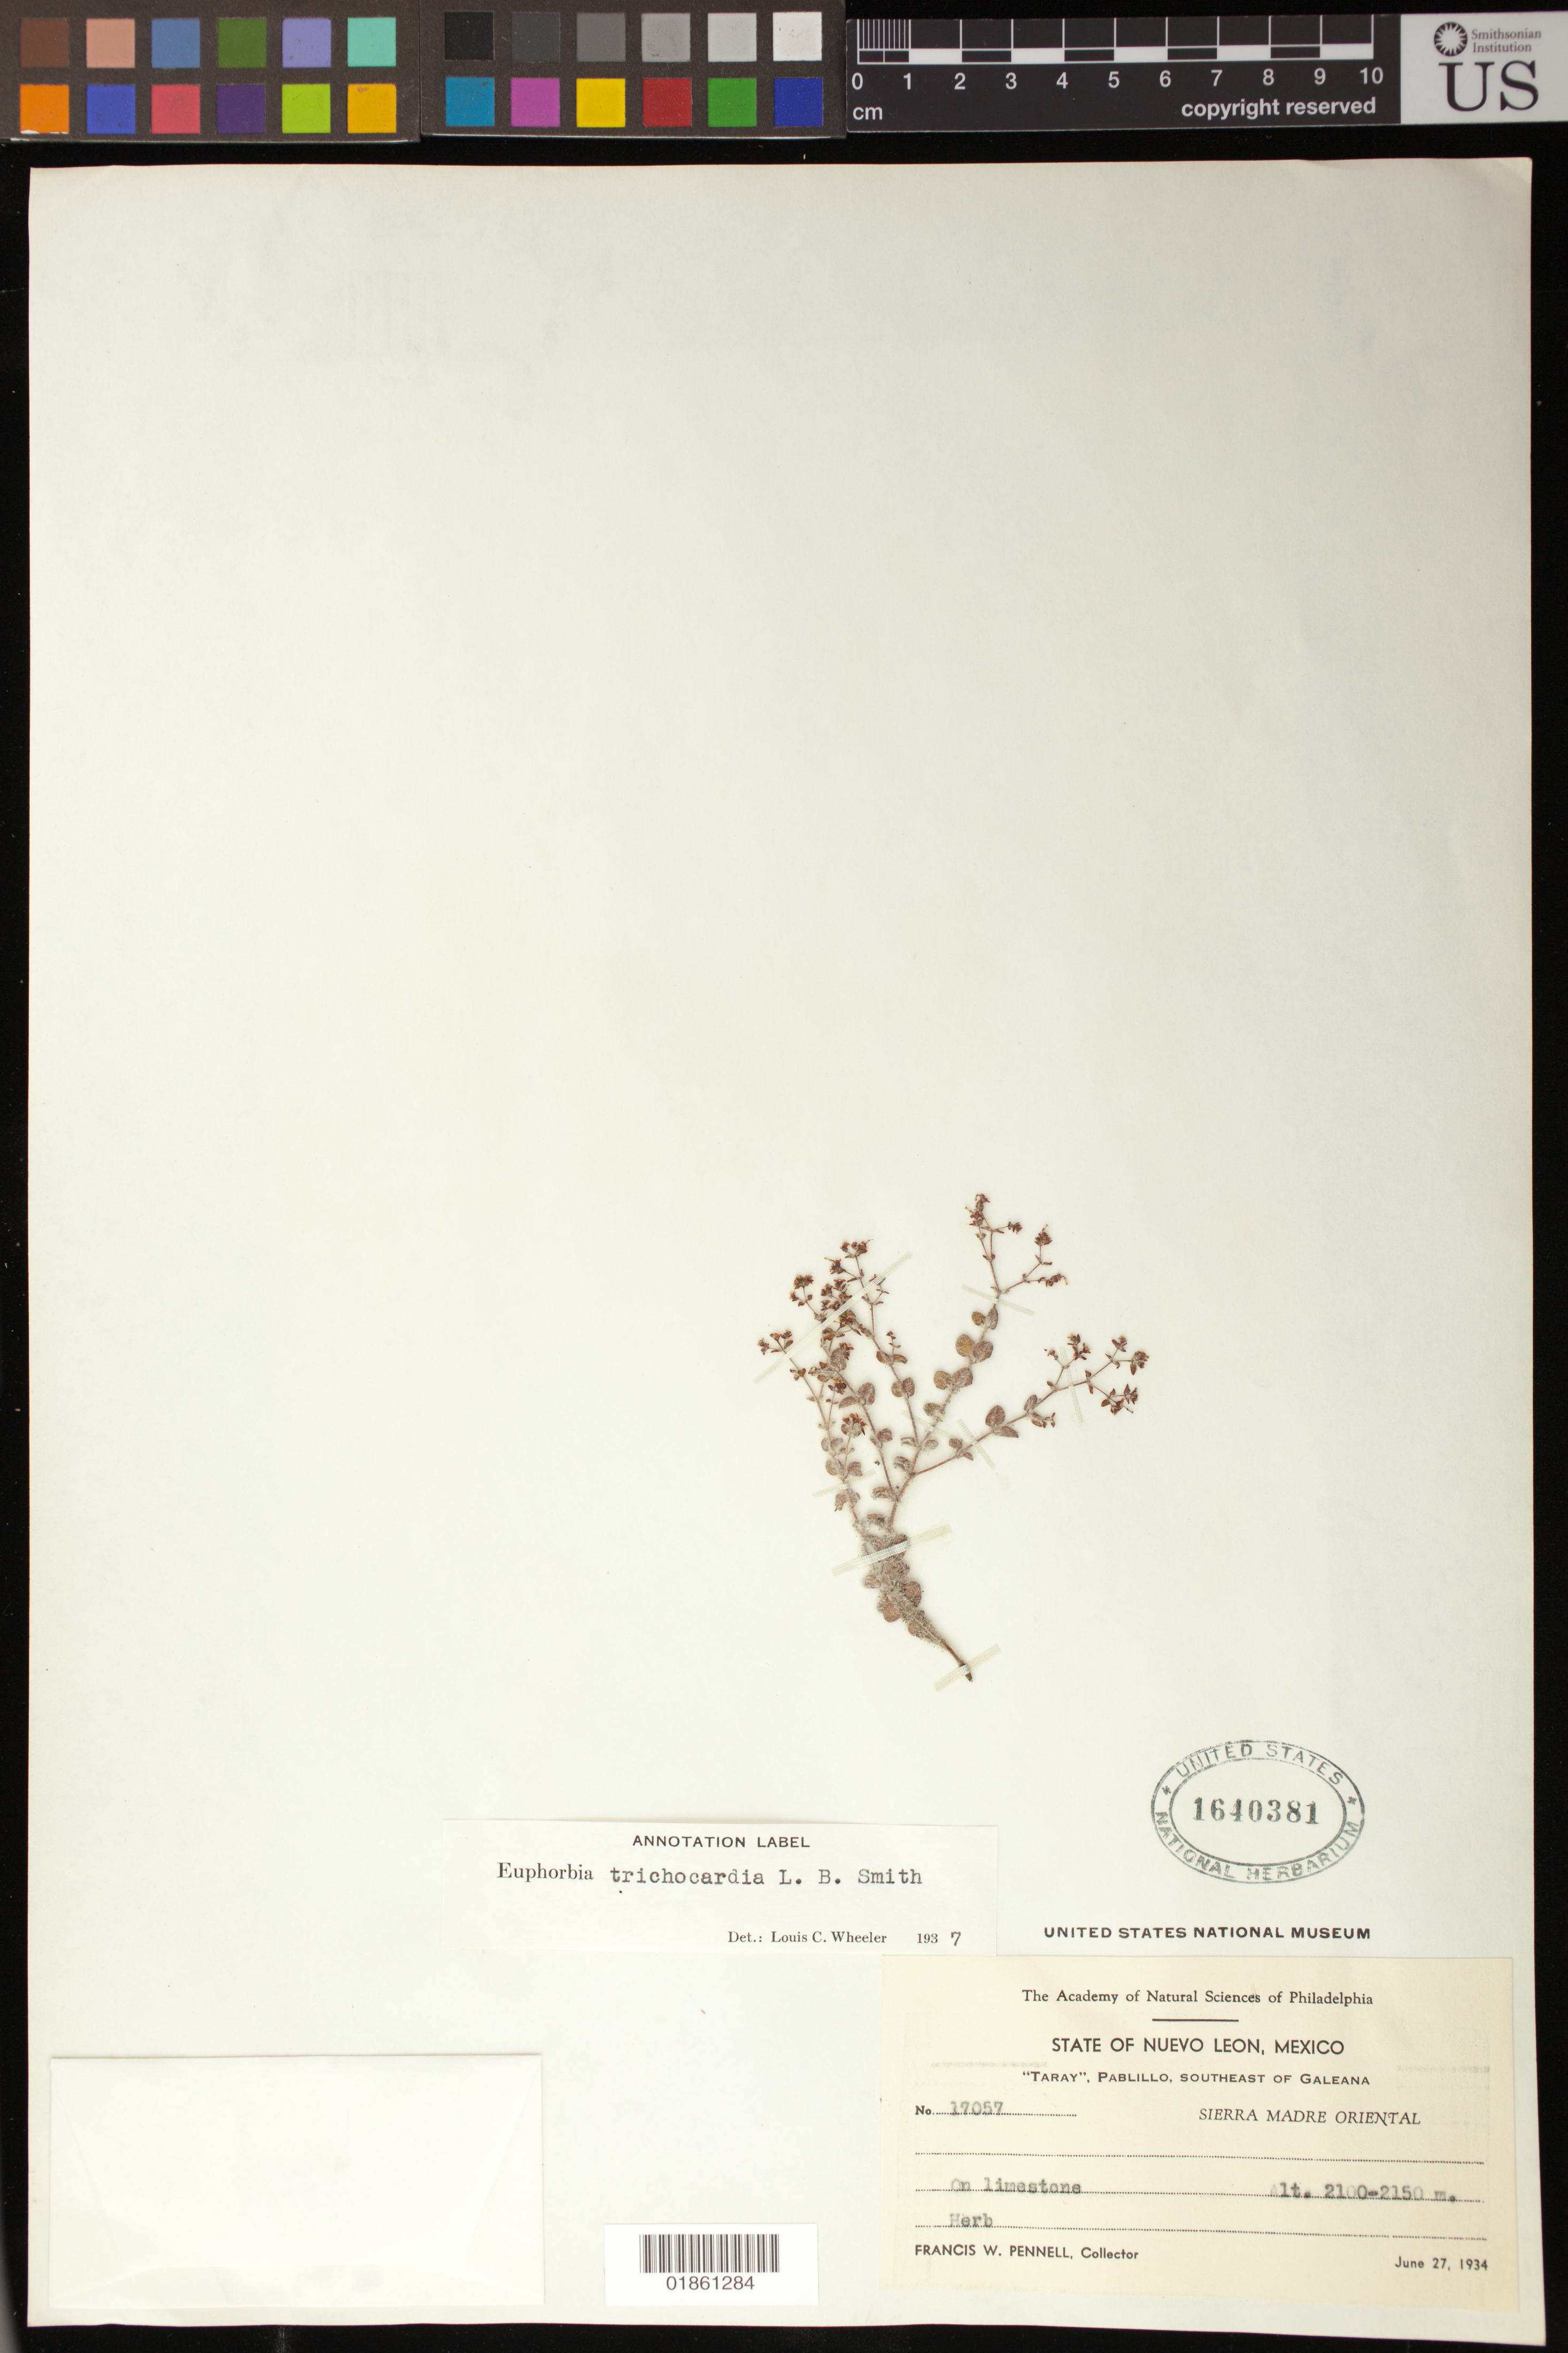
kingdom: Plantae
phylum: Tracheophyta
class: Magnoliopsida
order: Malpighiales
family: Euphorbiaceae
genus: Euphorbia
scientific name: Euphorbia trichocardia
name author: L.B. Sm.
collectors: F. W. Pennell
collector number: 17057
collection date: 1934-06-27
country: Mexico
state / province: Nuevo León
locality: "Taray", Pablillo, southeast of Galeana; Sierra Madre Oriental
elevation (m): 2100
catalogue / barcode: US 1640381